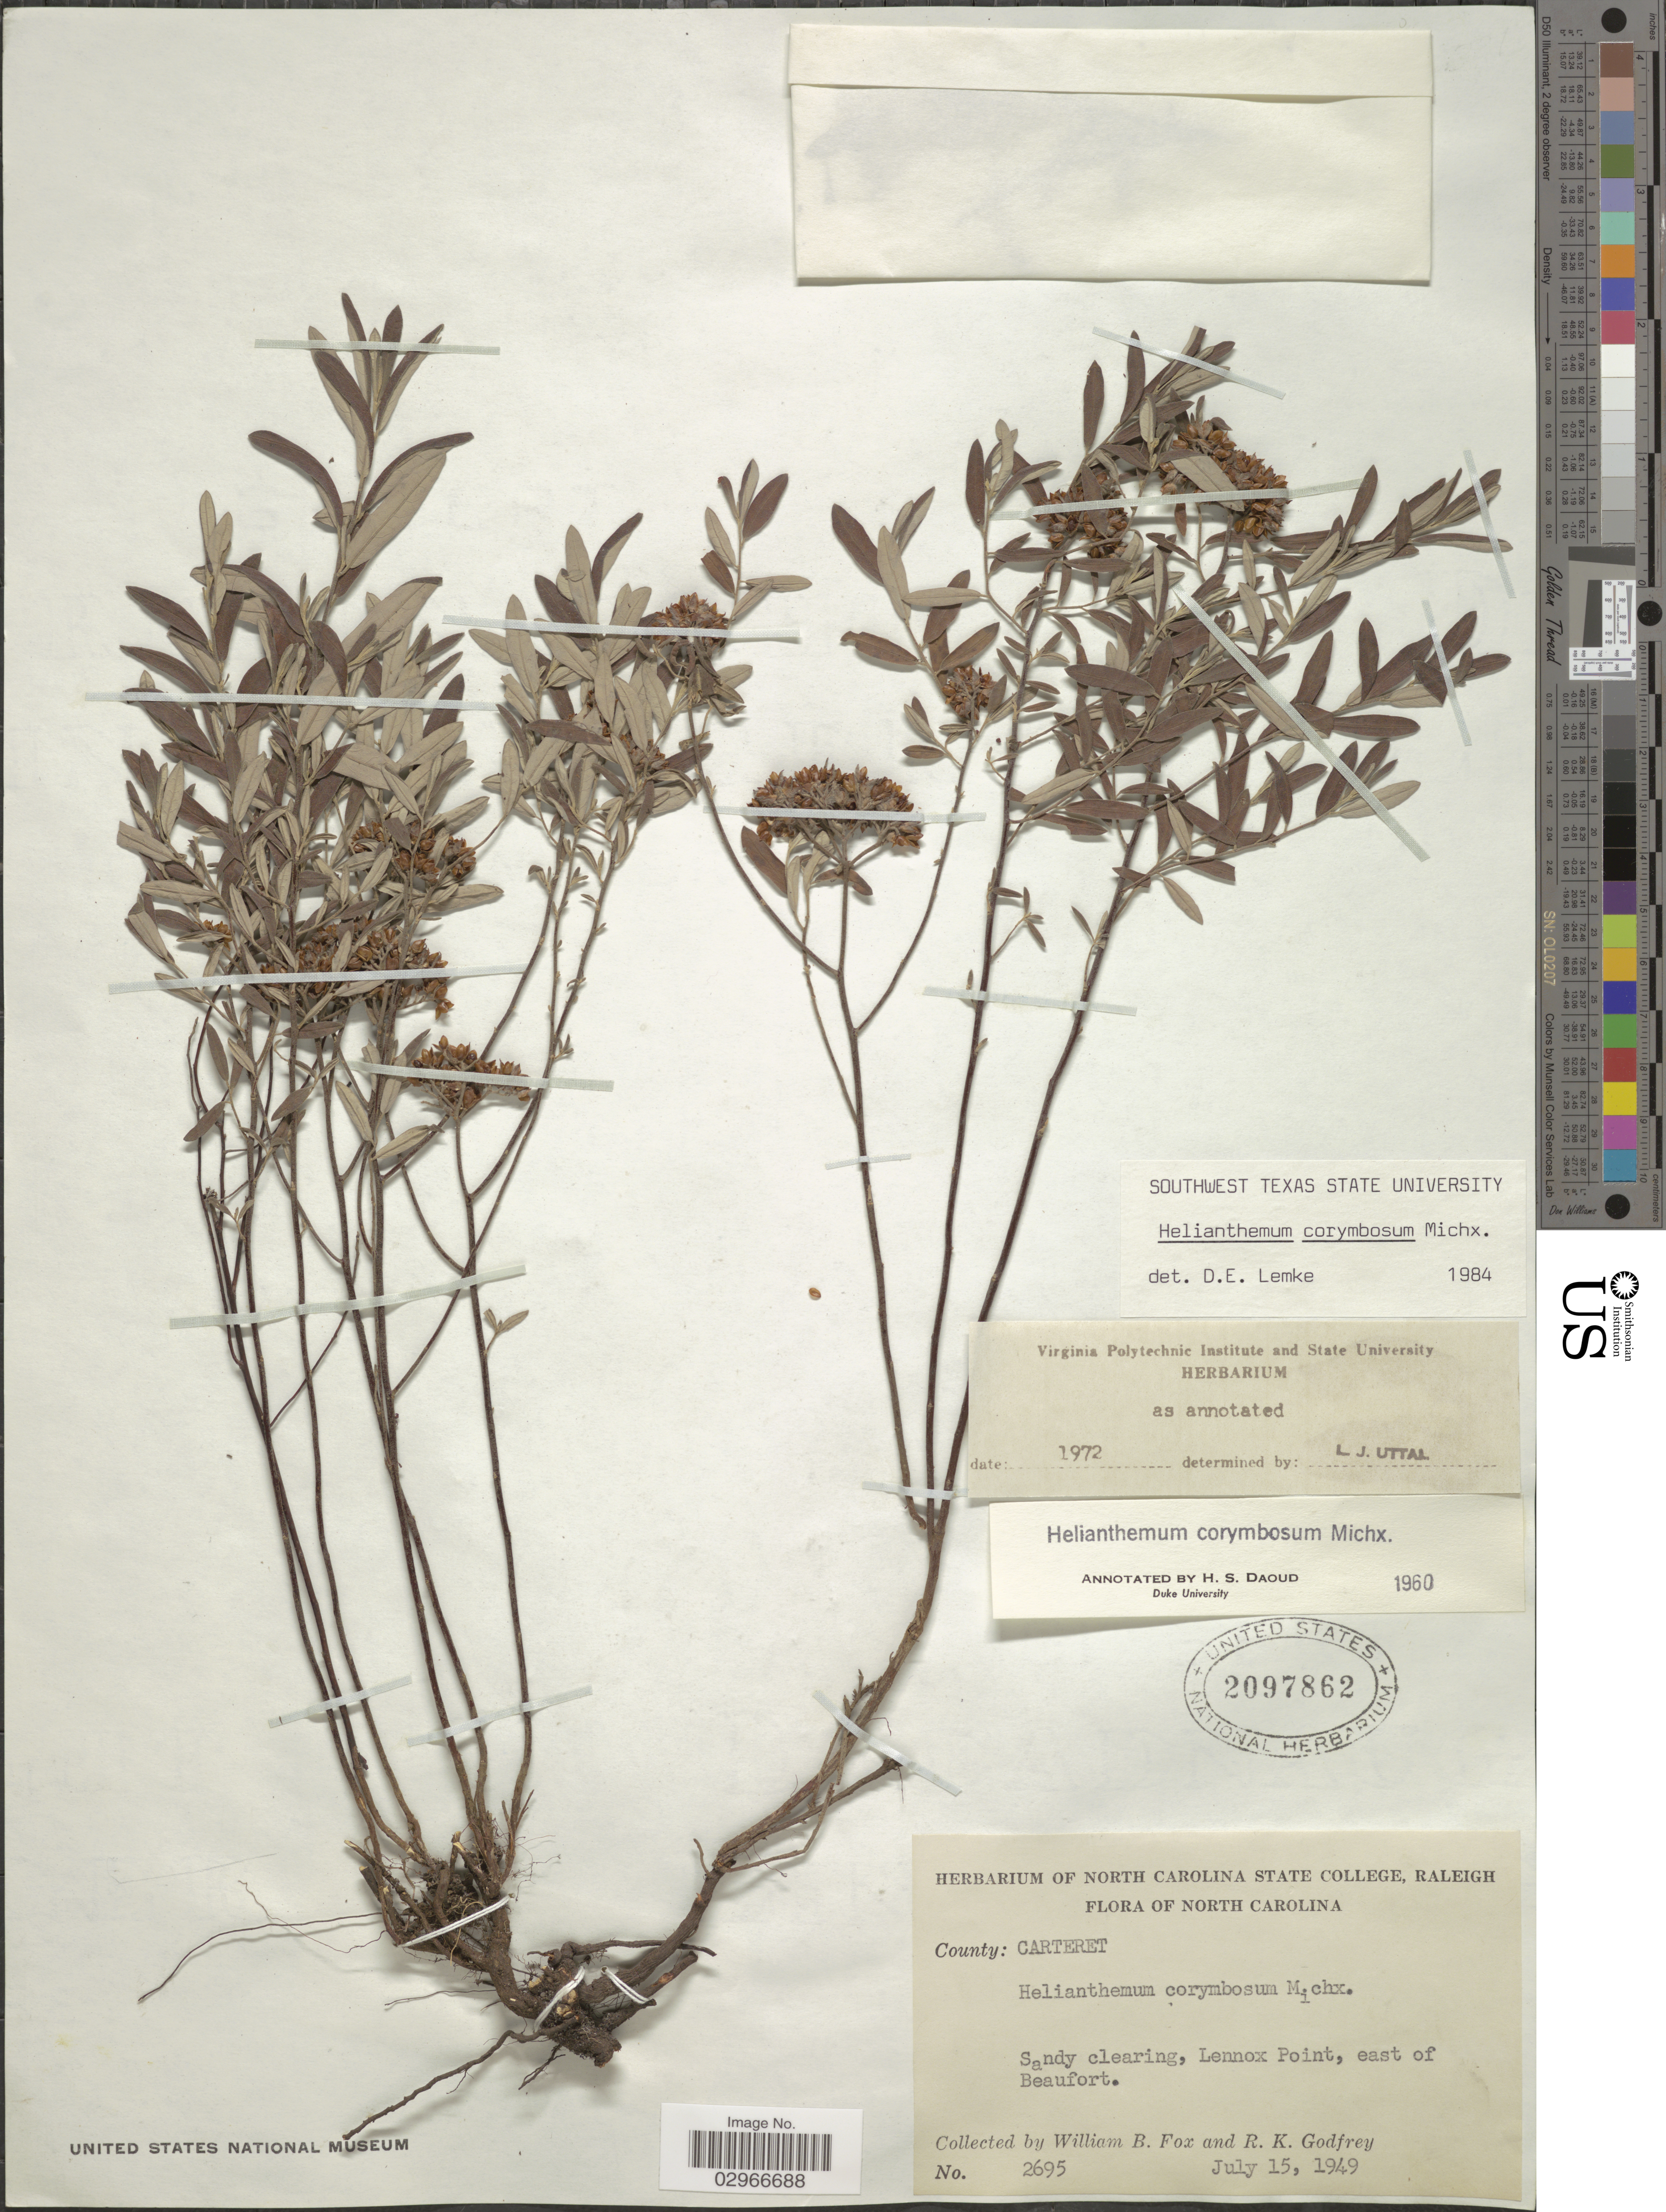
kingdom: Plantae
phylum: Tracheophyta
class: Magnoliopsida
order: Malvales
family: Cistaceae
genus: Helianthemum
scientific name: Helianthemum corymbosum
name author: Michx.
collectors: W. B. Fox & R. K. Godfrey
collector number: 2695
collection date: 1949-06-15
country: United States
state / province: North Carolina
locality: County: Carteret, Lennox Point, east of Beaufort.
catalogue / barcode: US 2097862